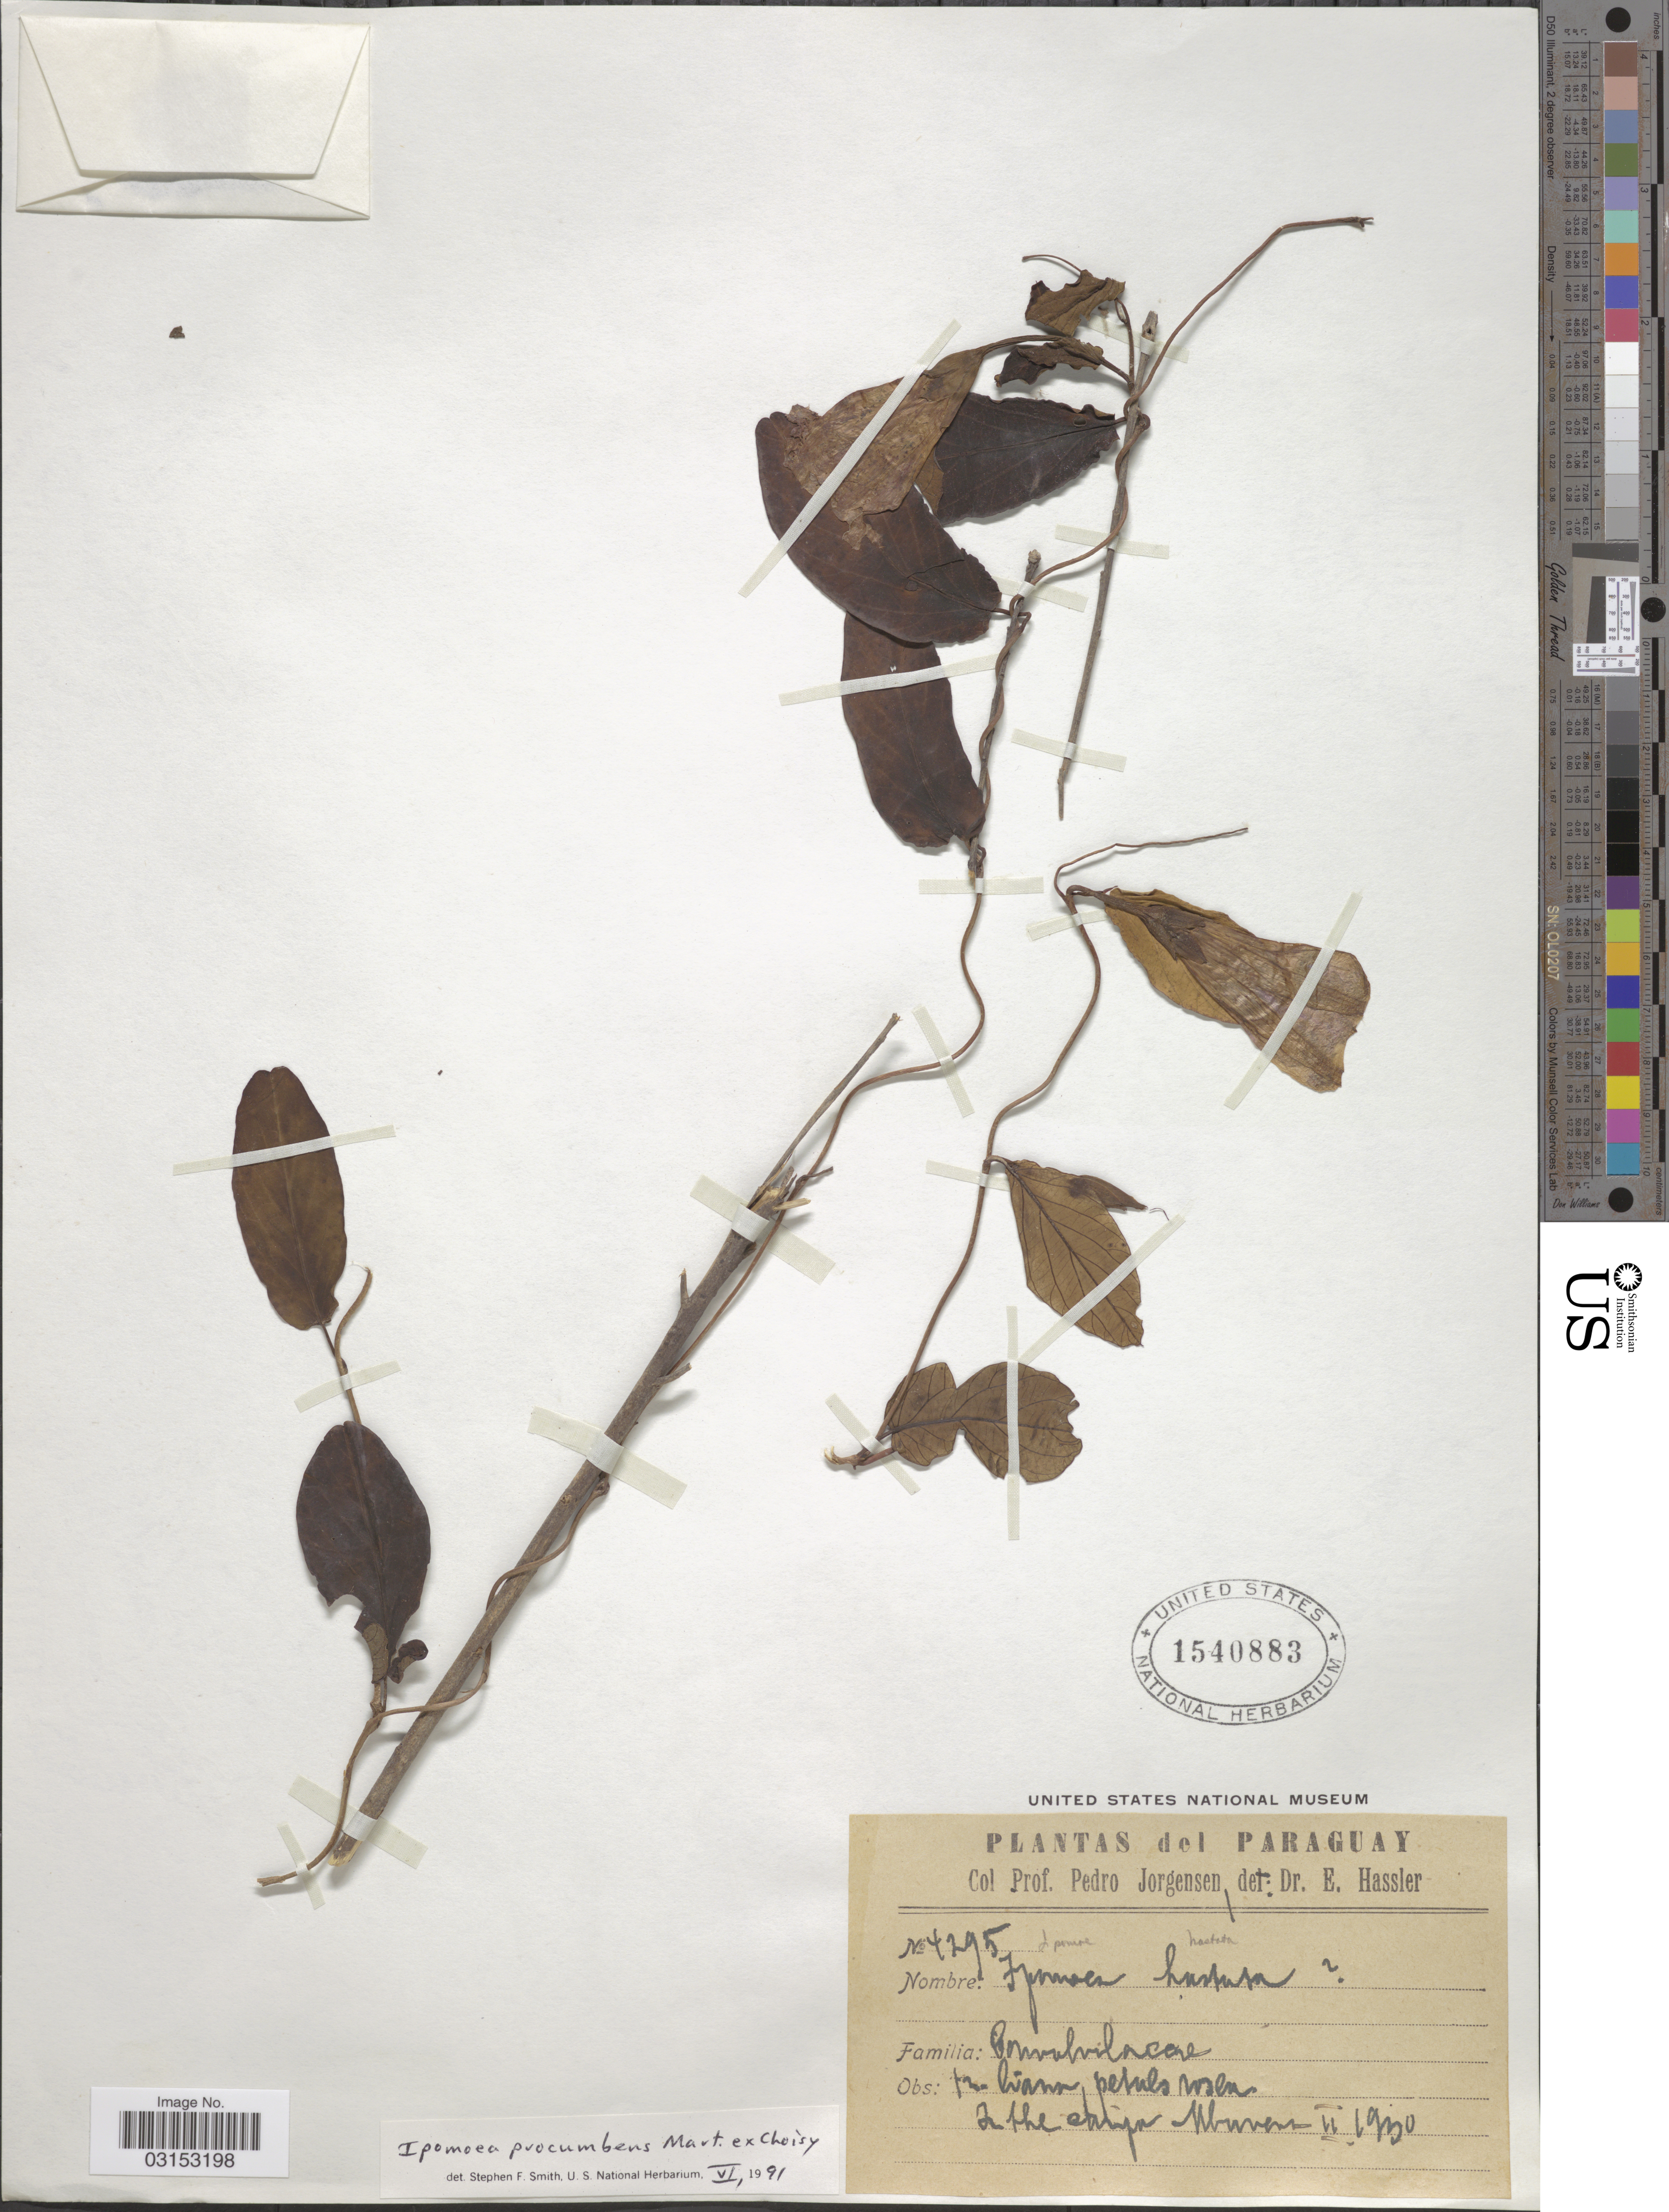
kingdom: Plantae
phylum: Tracheophyta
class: Magnoliopsida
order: Solanales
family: Convolvulaceae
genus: Ipomoea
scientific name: Ipomoea procumbens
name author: Mart. & Choisy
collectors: P. Jörgensen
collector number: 4295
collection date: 1930-02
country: Paraguay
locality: In the campo Ubuvera [interpreted].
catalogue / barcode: US 1540883